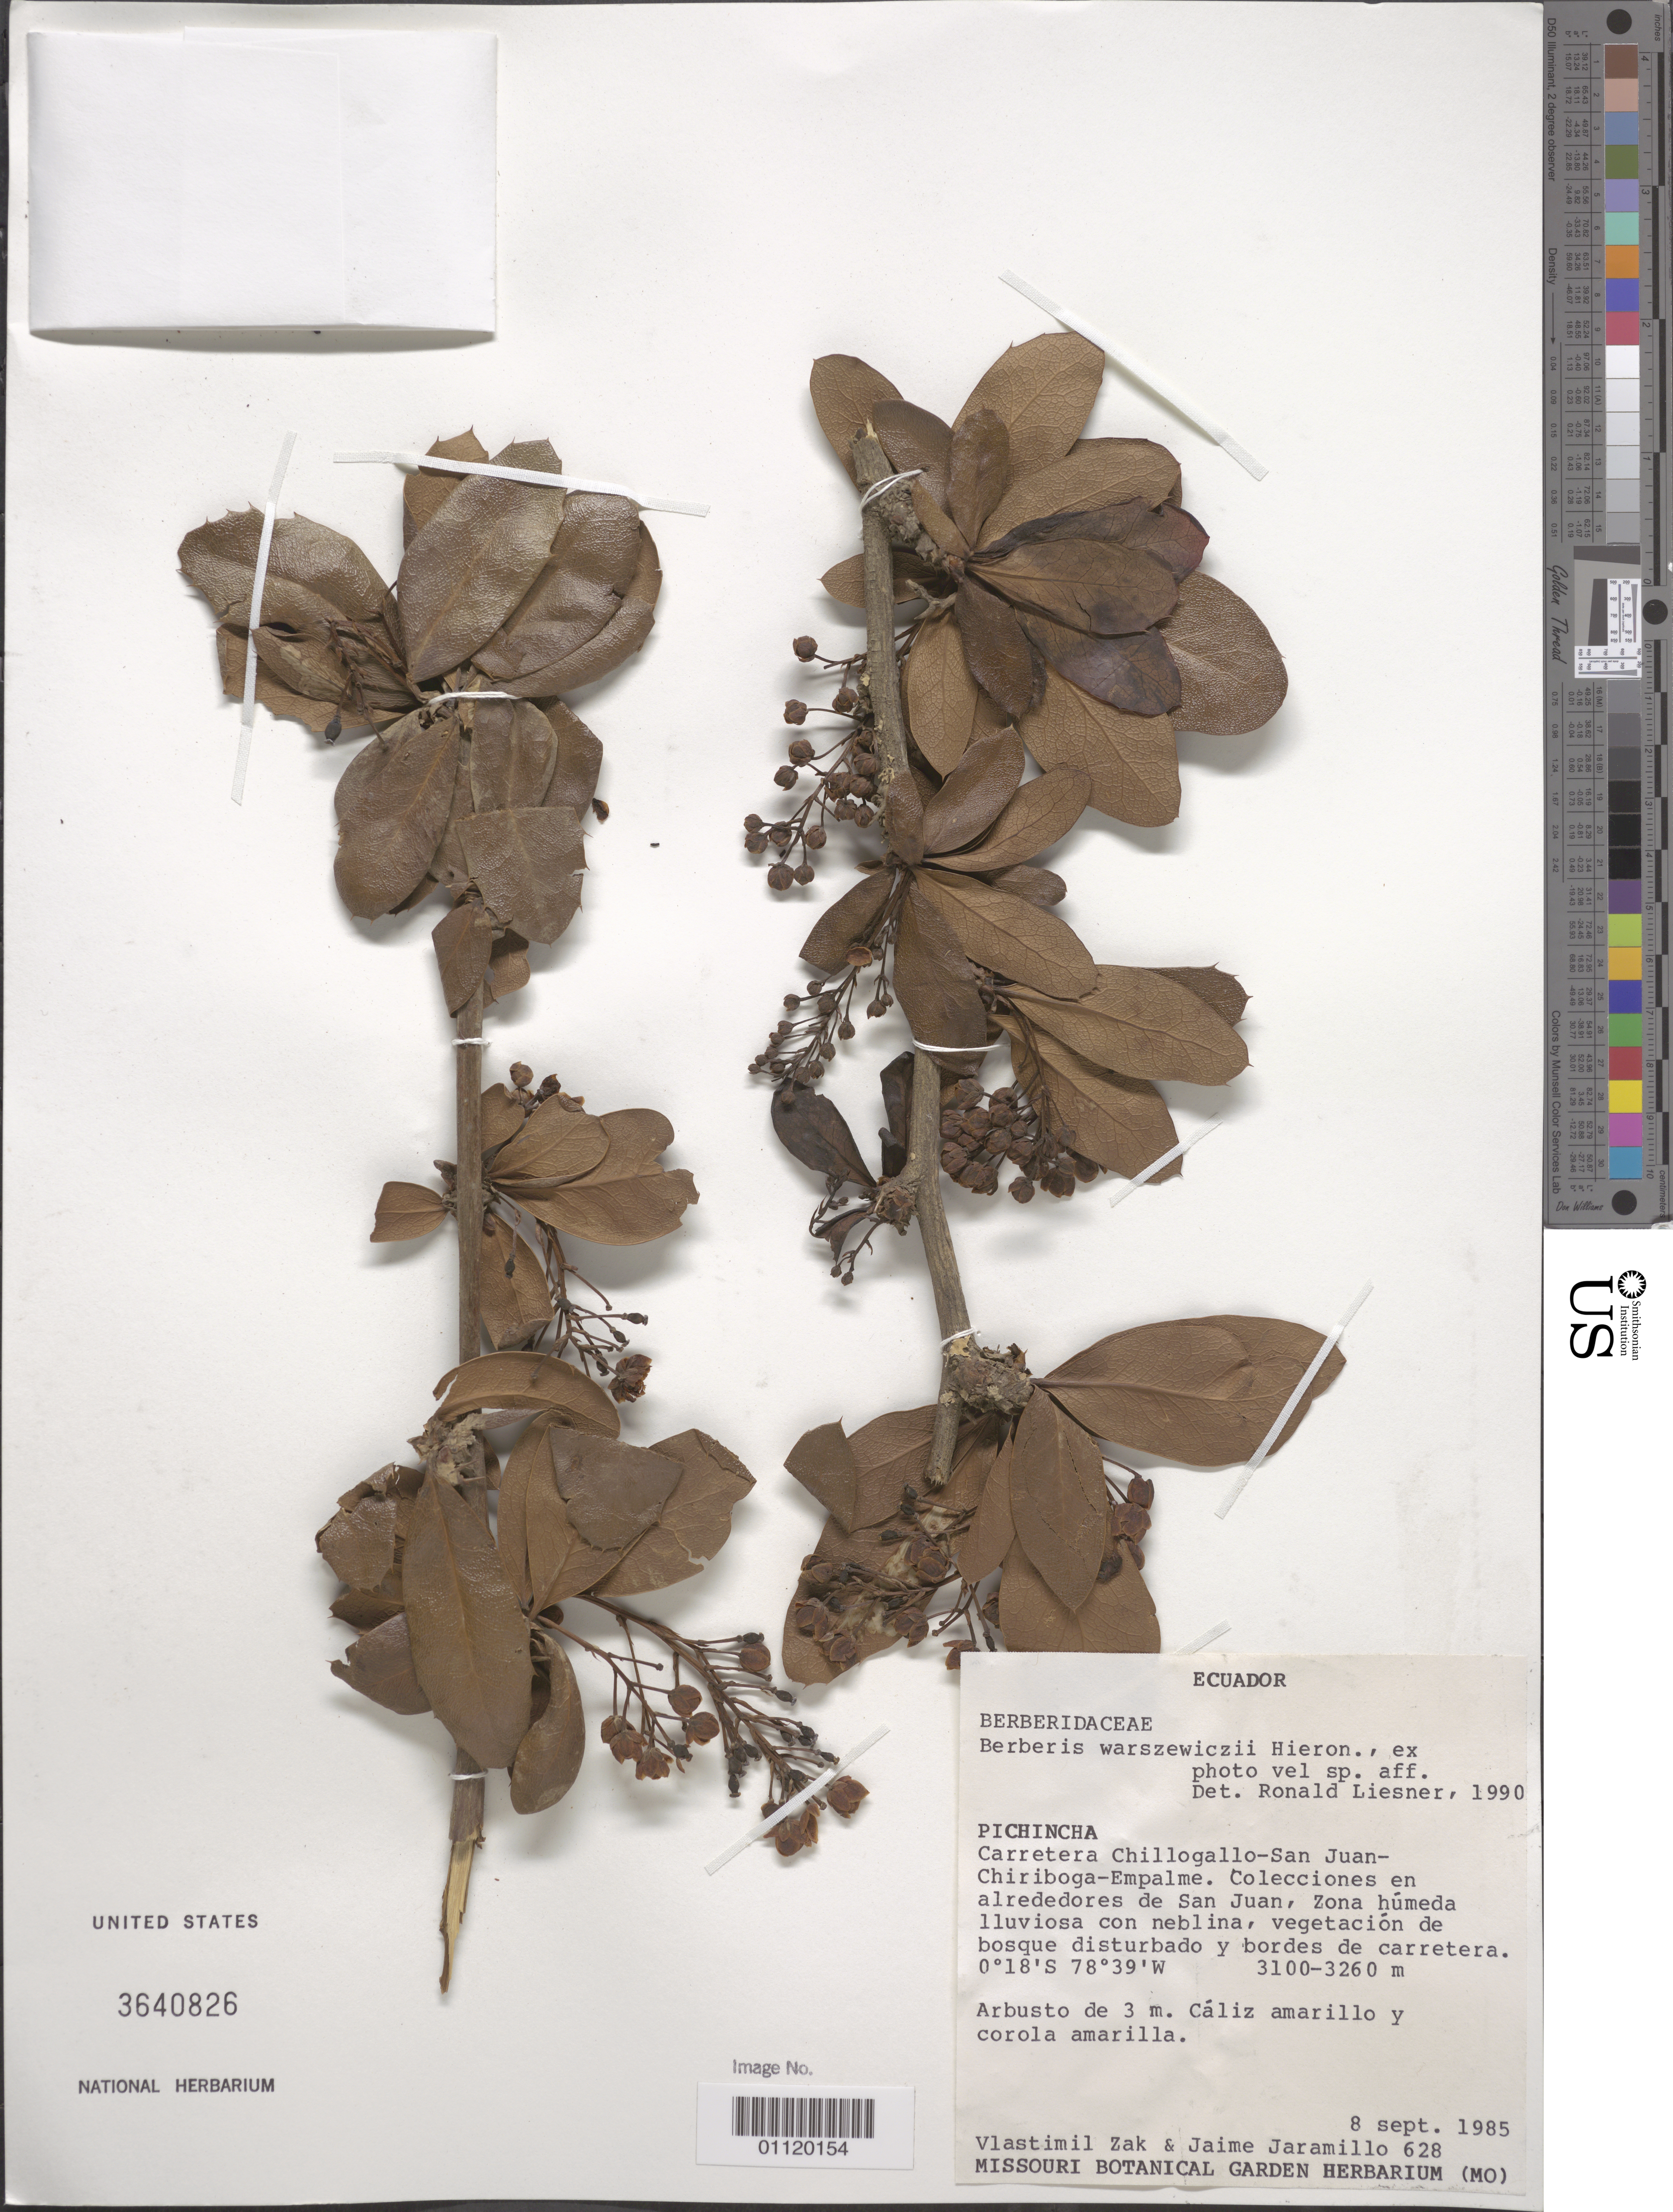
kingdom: Plantae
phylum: Tracheophyta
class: Magnoliopsida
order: Ranunculales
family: Berberidaceae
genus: Berberis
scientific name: Berberis jamesonii Turcz., nom. illeg.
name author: Turcz.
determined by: Ulloa, C.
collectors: V. Zak & J. L. Jaramillo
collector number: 628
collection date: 1985-09-08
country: Ecuador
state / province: Pichincha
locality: Chillogallo-San Juan-Chiriboga-Empalme Road. In surroundings of San Juan, rainy humid zone with mist, disturbed forest vegetation and roadsides.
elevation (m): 3100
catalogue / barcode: US 3640826